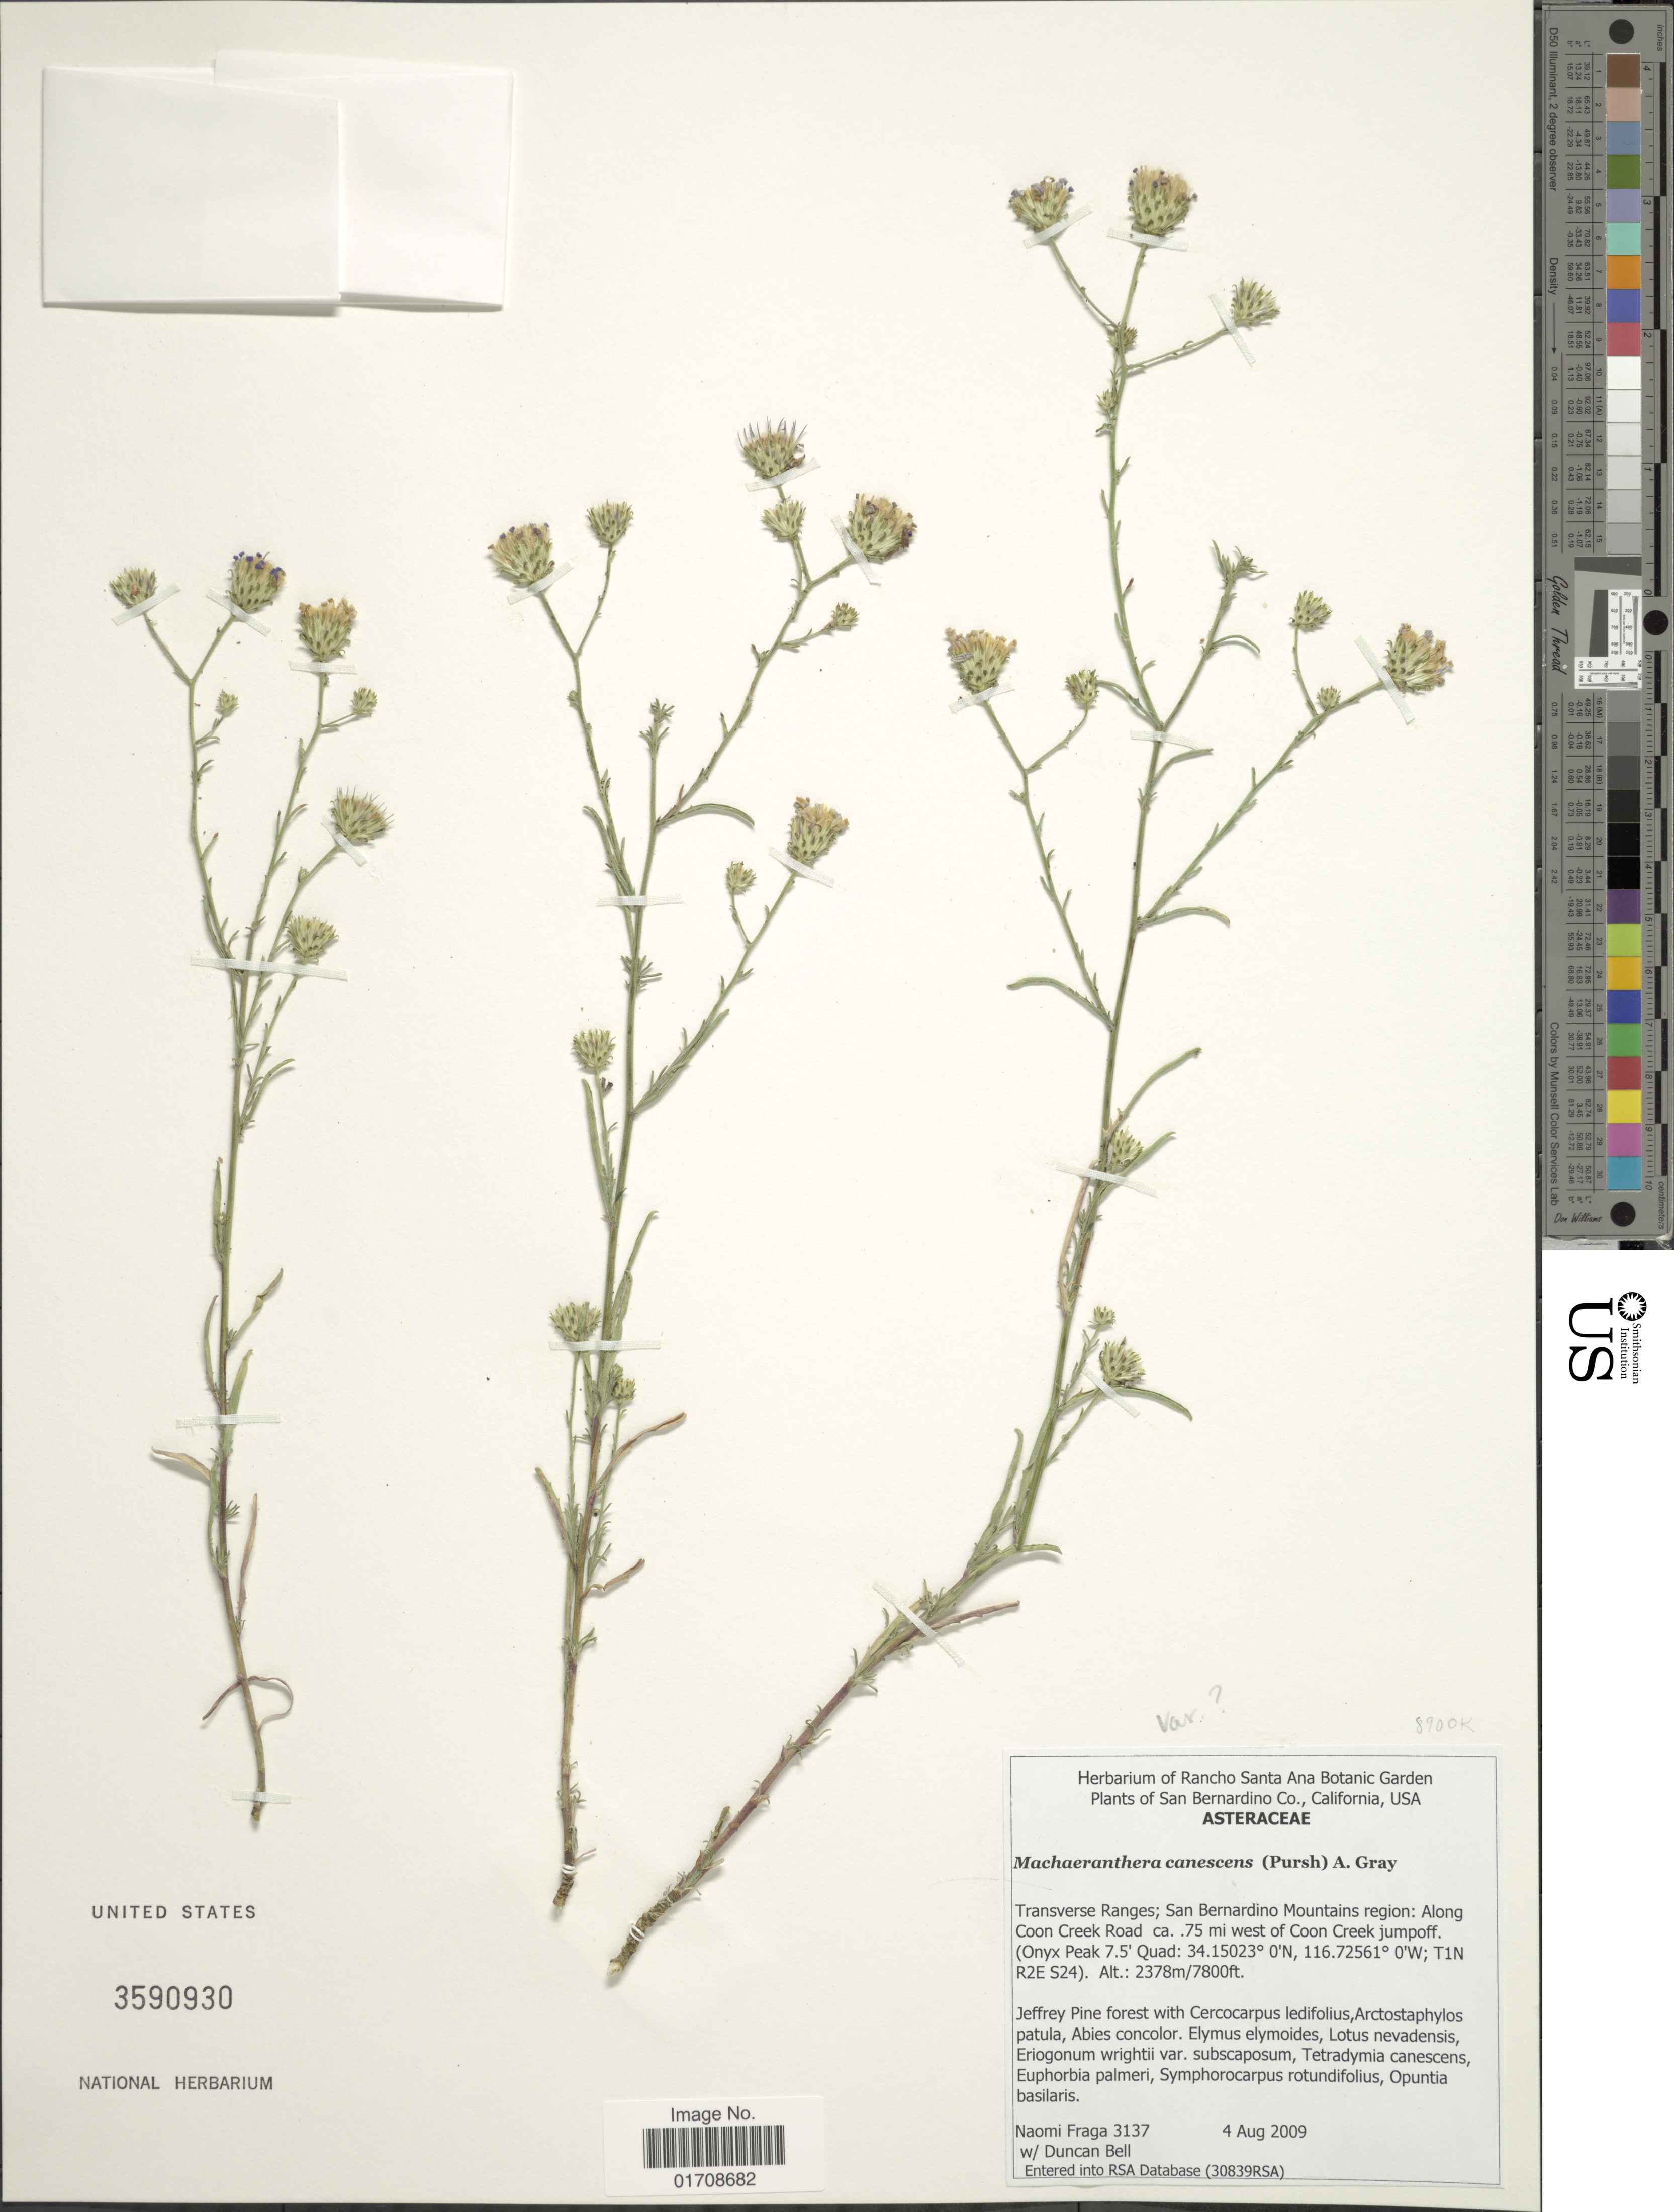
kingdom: Plantae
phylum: Tracheophyta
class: Magnoliopsida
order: Asterales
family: Asteraceae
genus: Machaeranthera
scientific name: Machaeranthera canescens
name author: (Pursh) A. Gray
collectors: N. Fraga & D. S. Bell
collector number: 3137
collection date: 2009-08-04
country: United States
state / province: California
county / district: San Bernardino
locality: San Bernardino Co., Transverse Ranges, San Bernardino Mountains region, along Coon Creek Road ca. .75 mi west of Coon Creek jumpoff, Onyx Peak 7.5' Quad, T1N R2E S24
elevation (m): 2378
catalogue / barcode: US 3590930